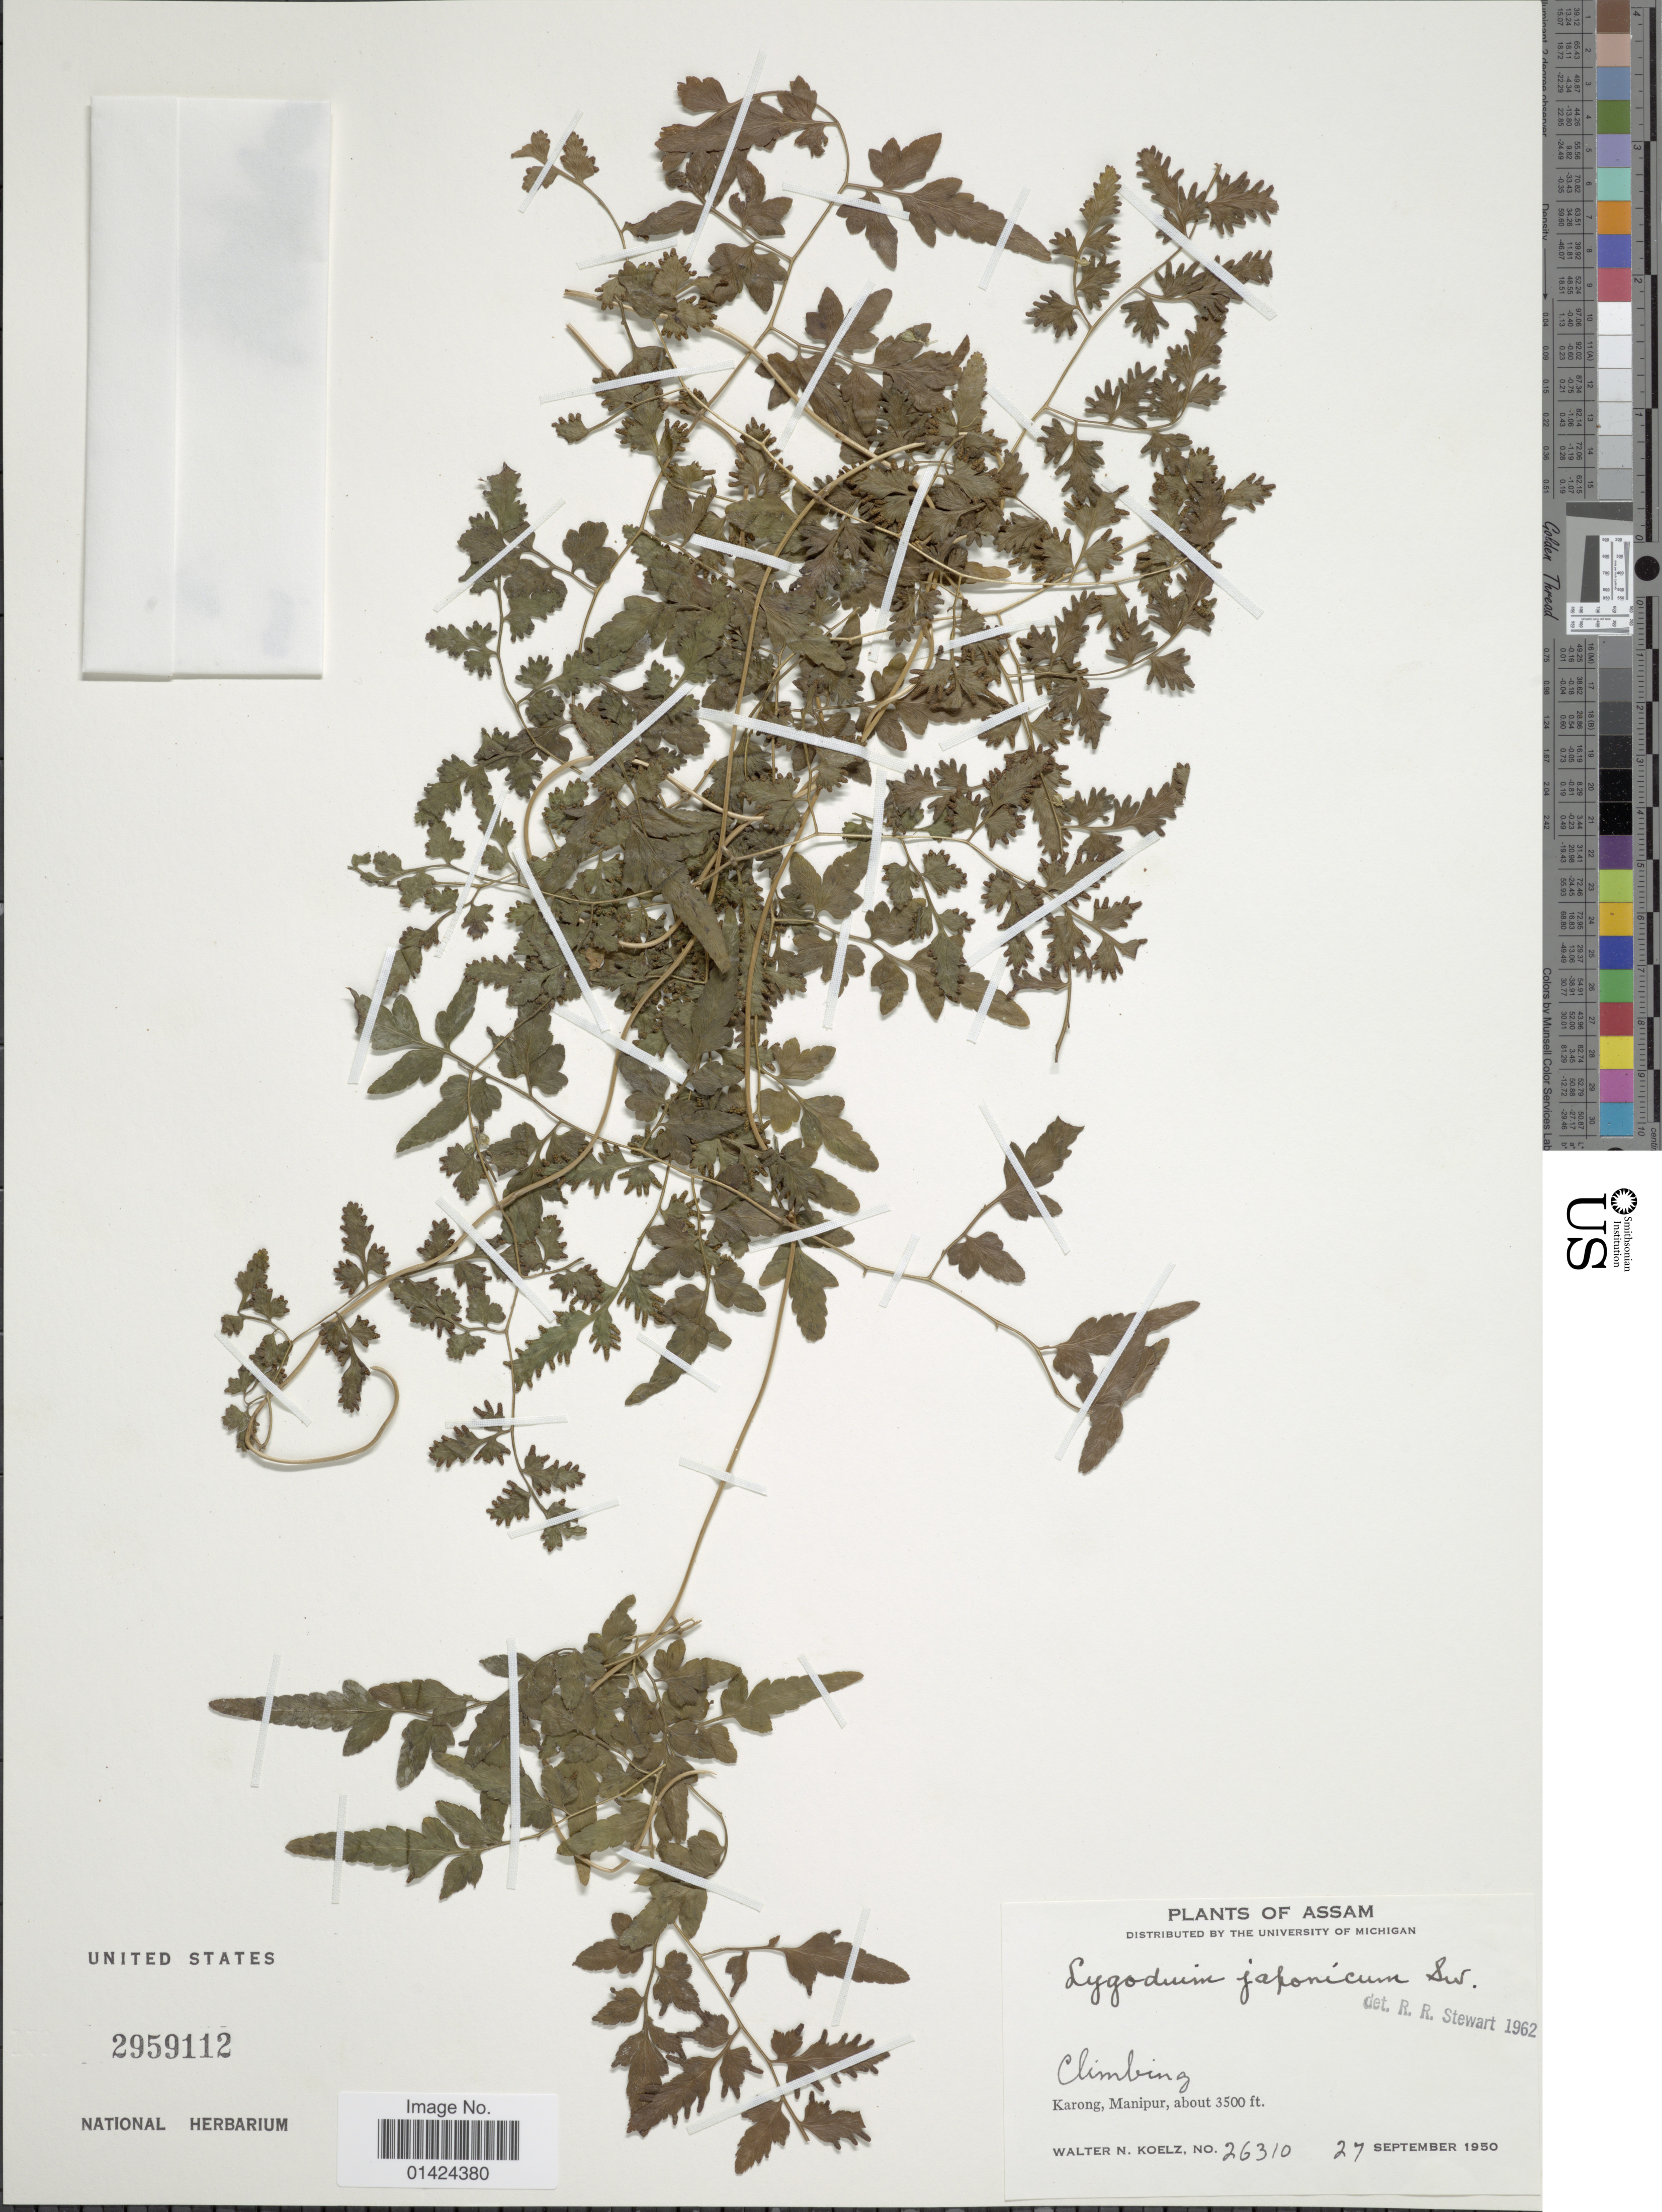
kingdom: Plantae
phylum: Tracheophyta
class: Polypodiopsida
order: Schizaeales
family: Lygodiaceae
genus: Lygodium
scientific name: Lygodium japonicum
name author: (Thunb.) Sw.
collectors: W. N. Koelz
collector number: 26310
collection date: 1950-09-27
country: India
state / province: Manipur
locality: Karong, Manipur.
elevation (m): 1067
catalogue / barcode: US 2959112